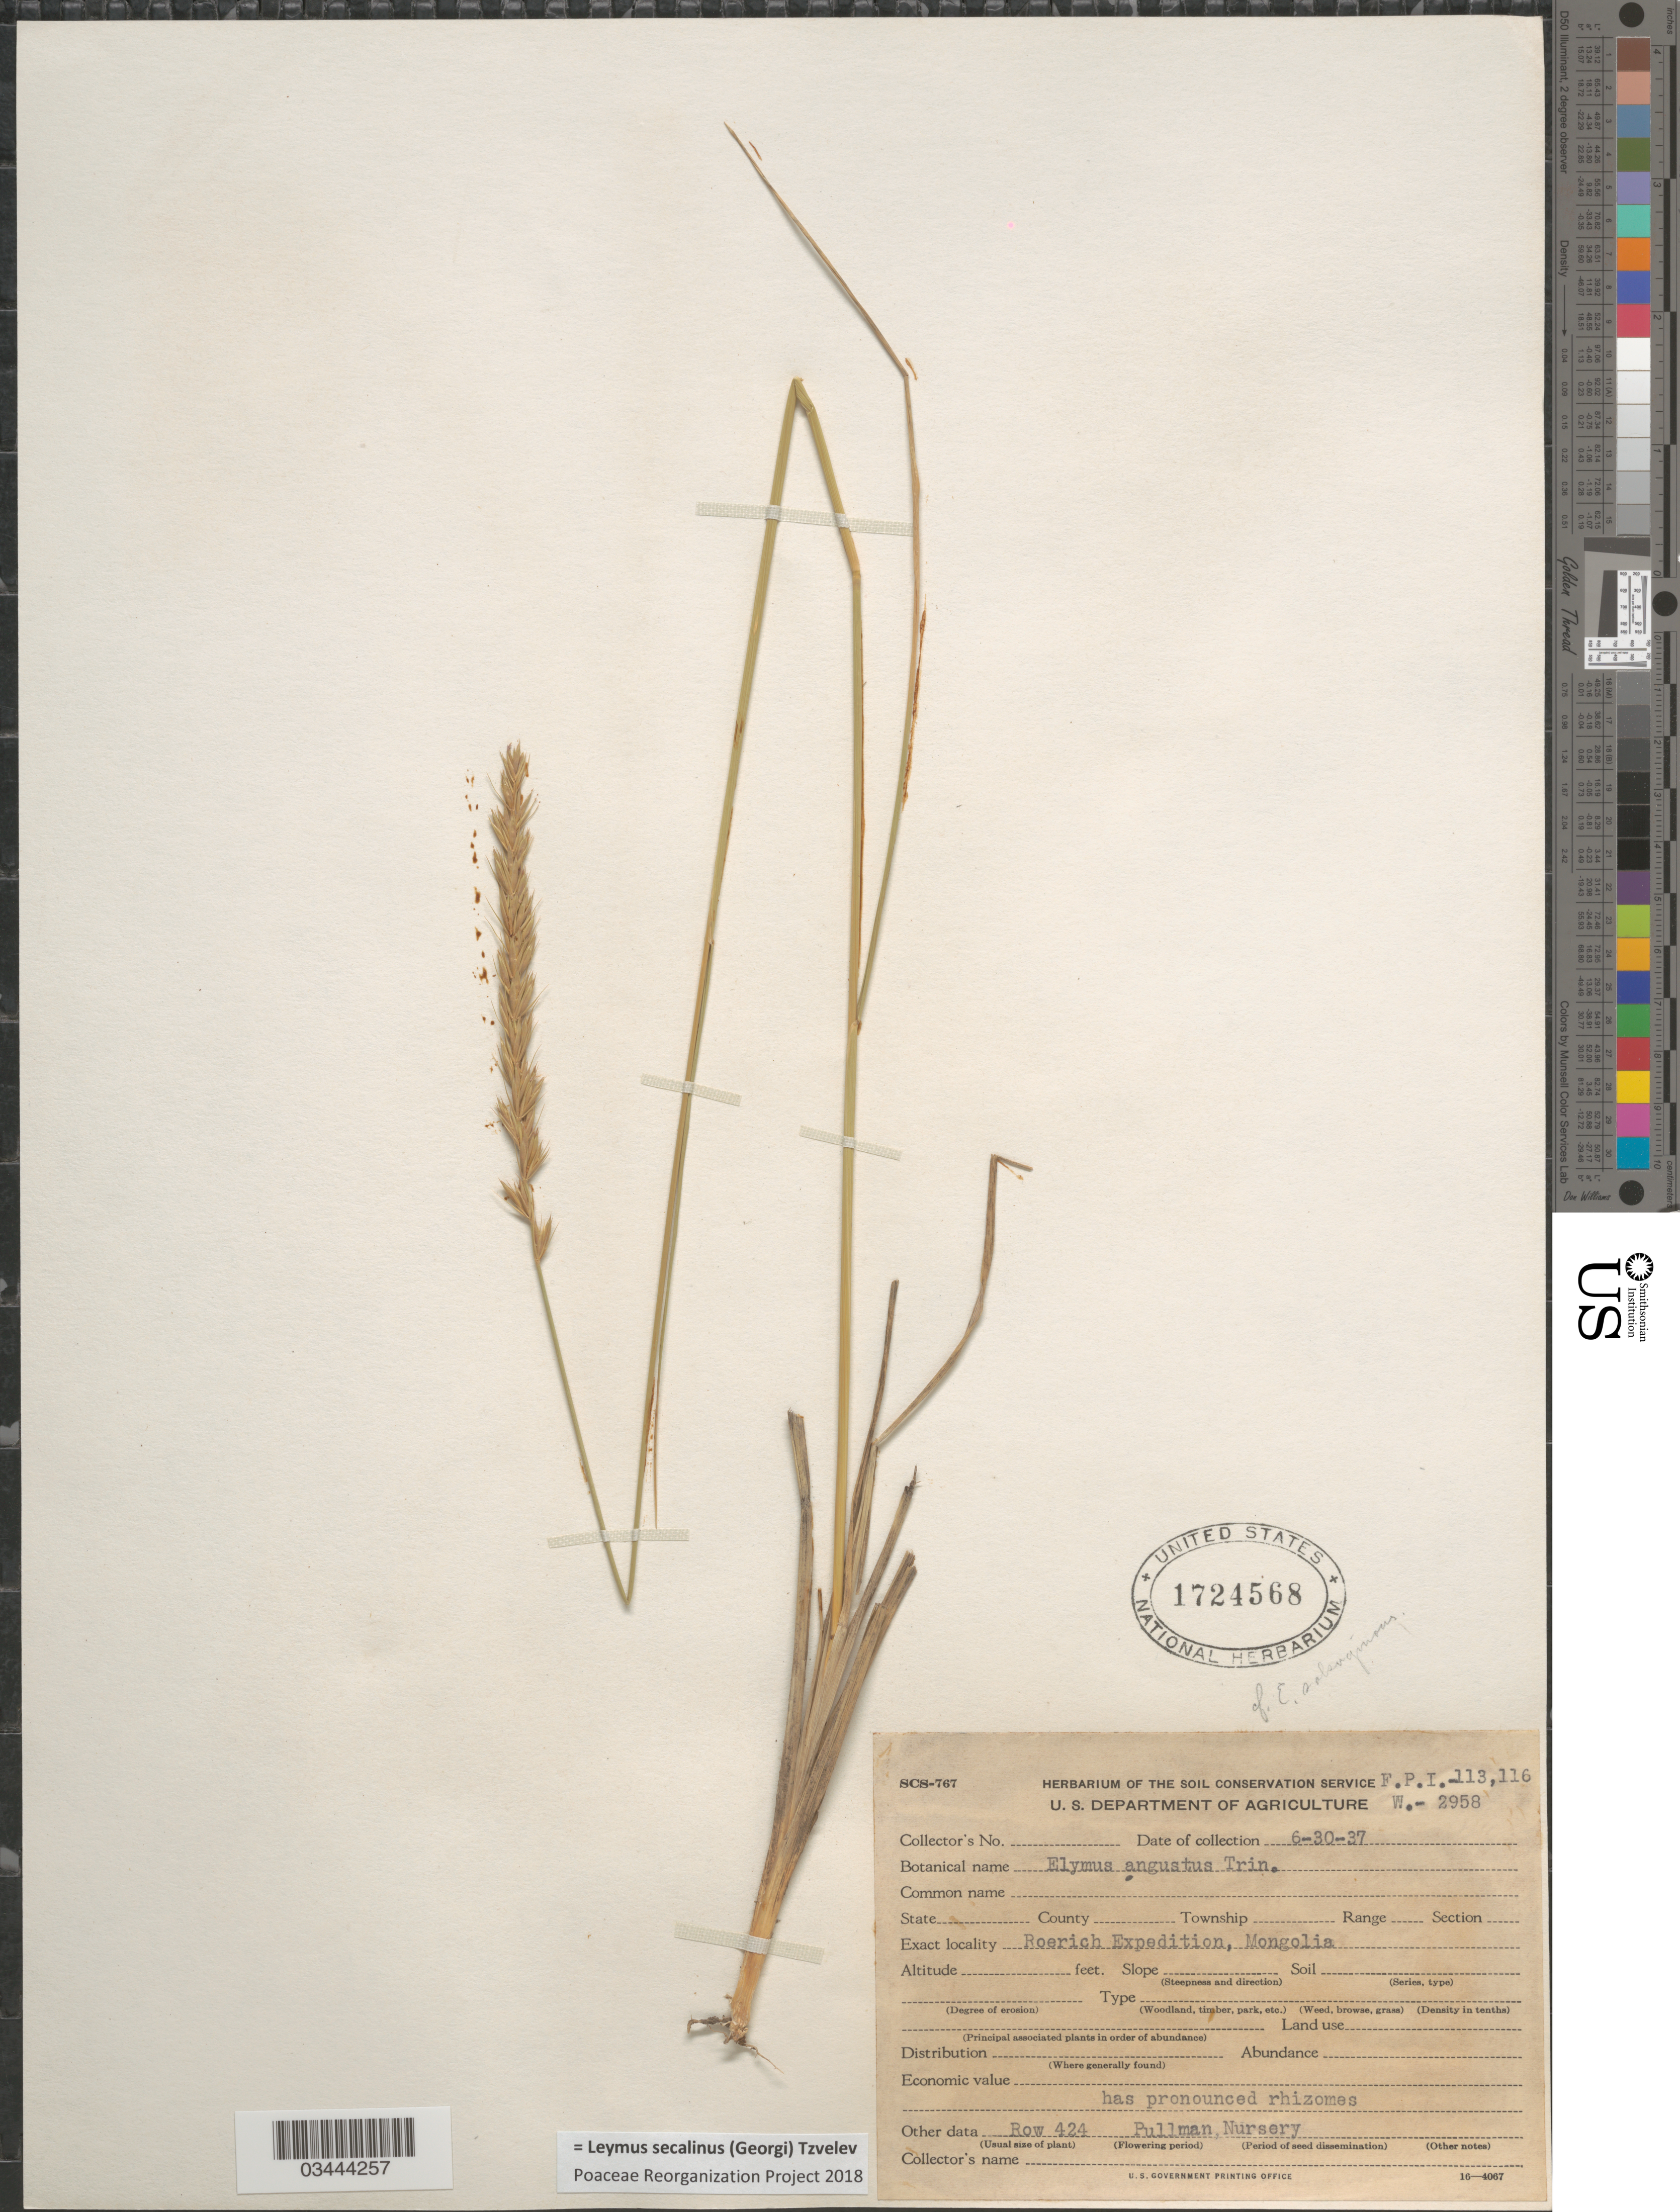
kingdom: Plantae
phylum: Tracheophyta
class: Liliopsida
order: Poales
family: Poaceae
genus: Leymus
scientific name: Leymus secalinus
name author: (Georgi) Tzvelev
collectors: Soil Conservation Service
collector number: FPI-113116/W-2958?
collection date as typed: Transcribed d/m/y: 30/6/37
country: United States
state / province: Washington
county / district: Whitman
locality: Row 424. Pullman Nursery.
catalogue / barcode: US 1724568